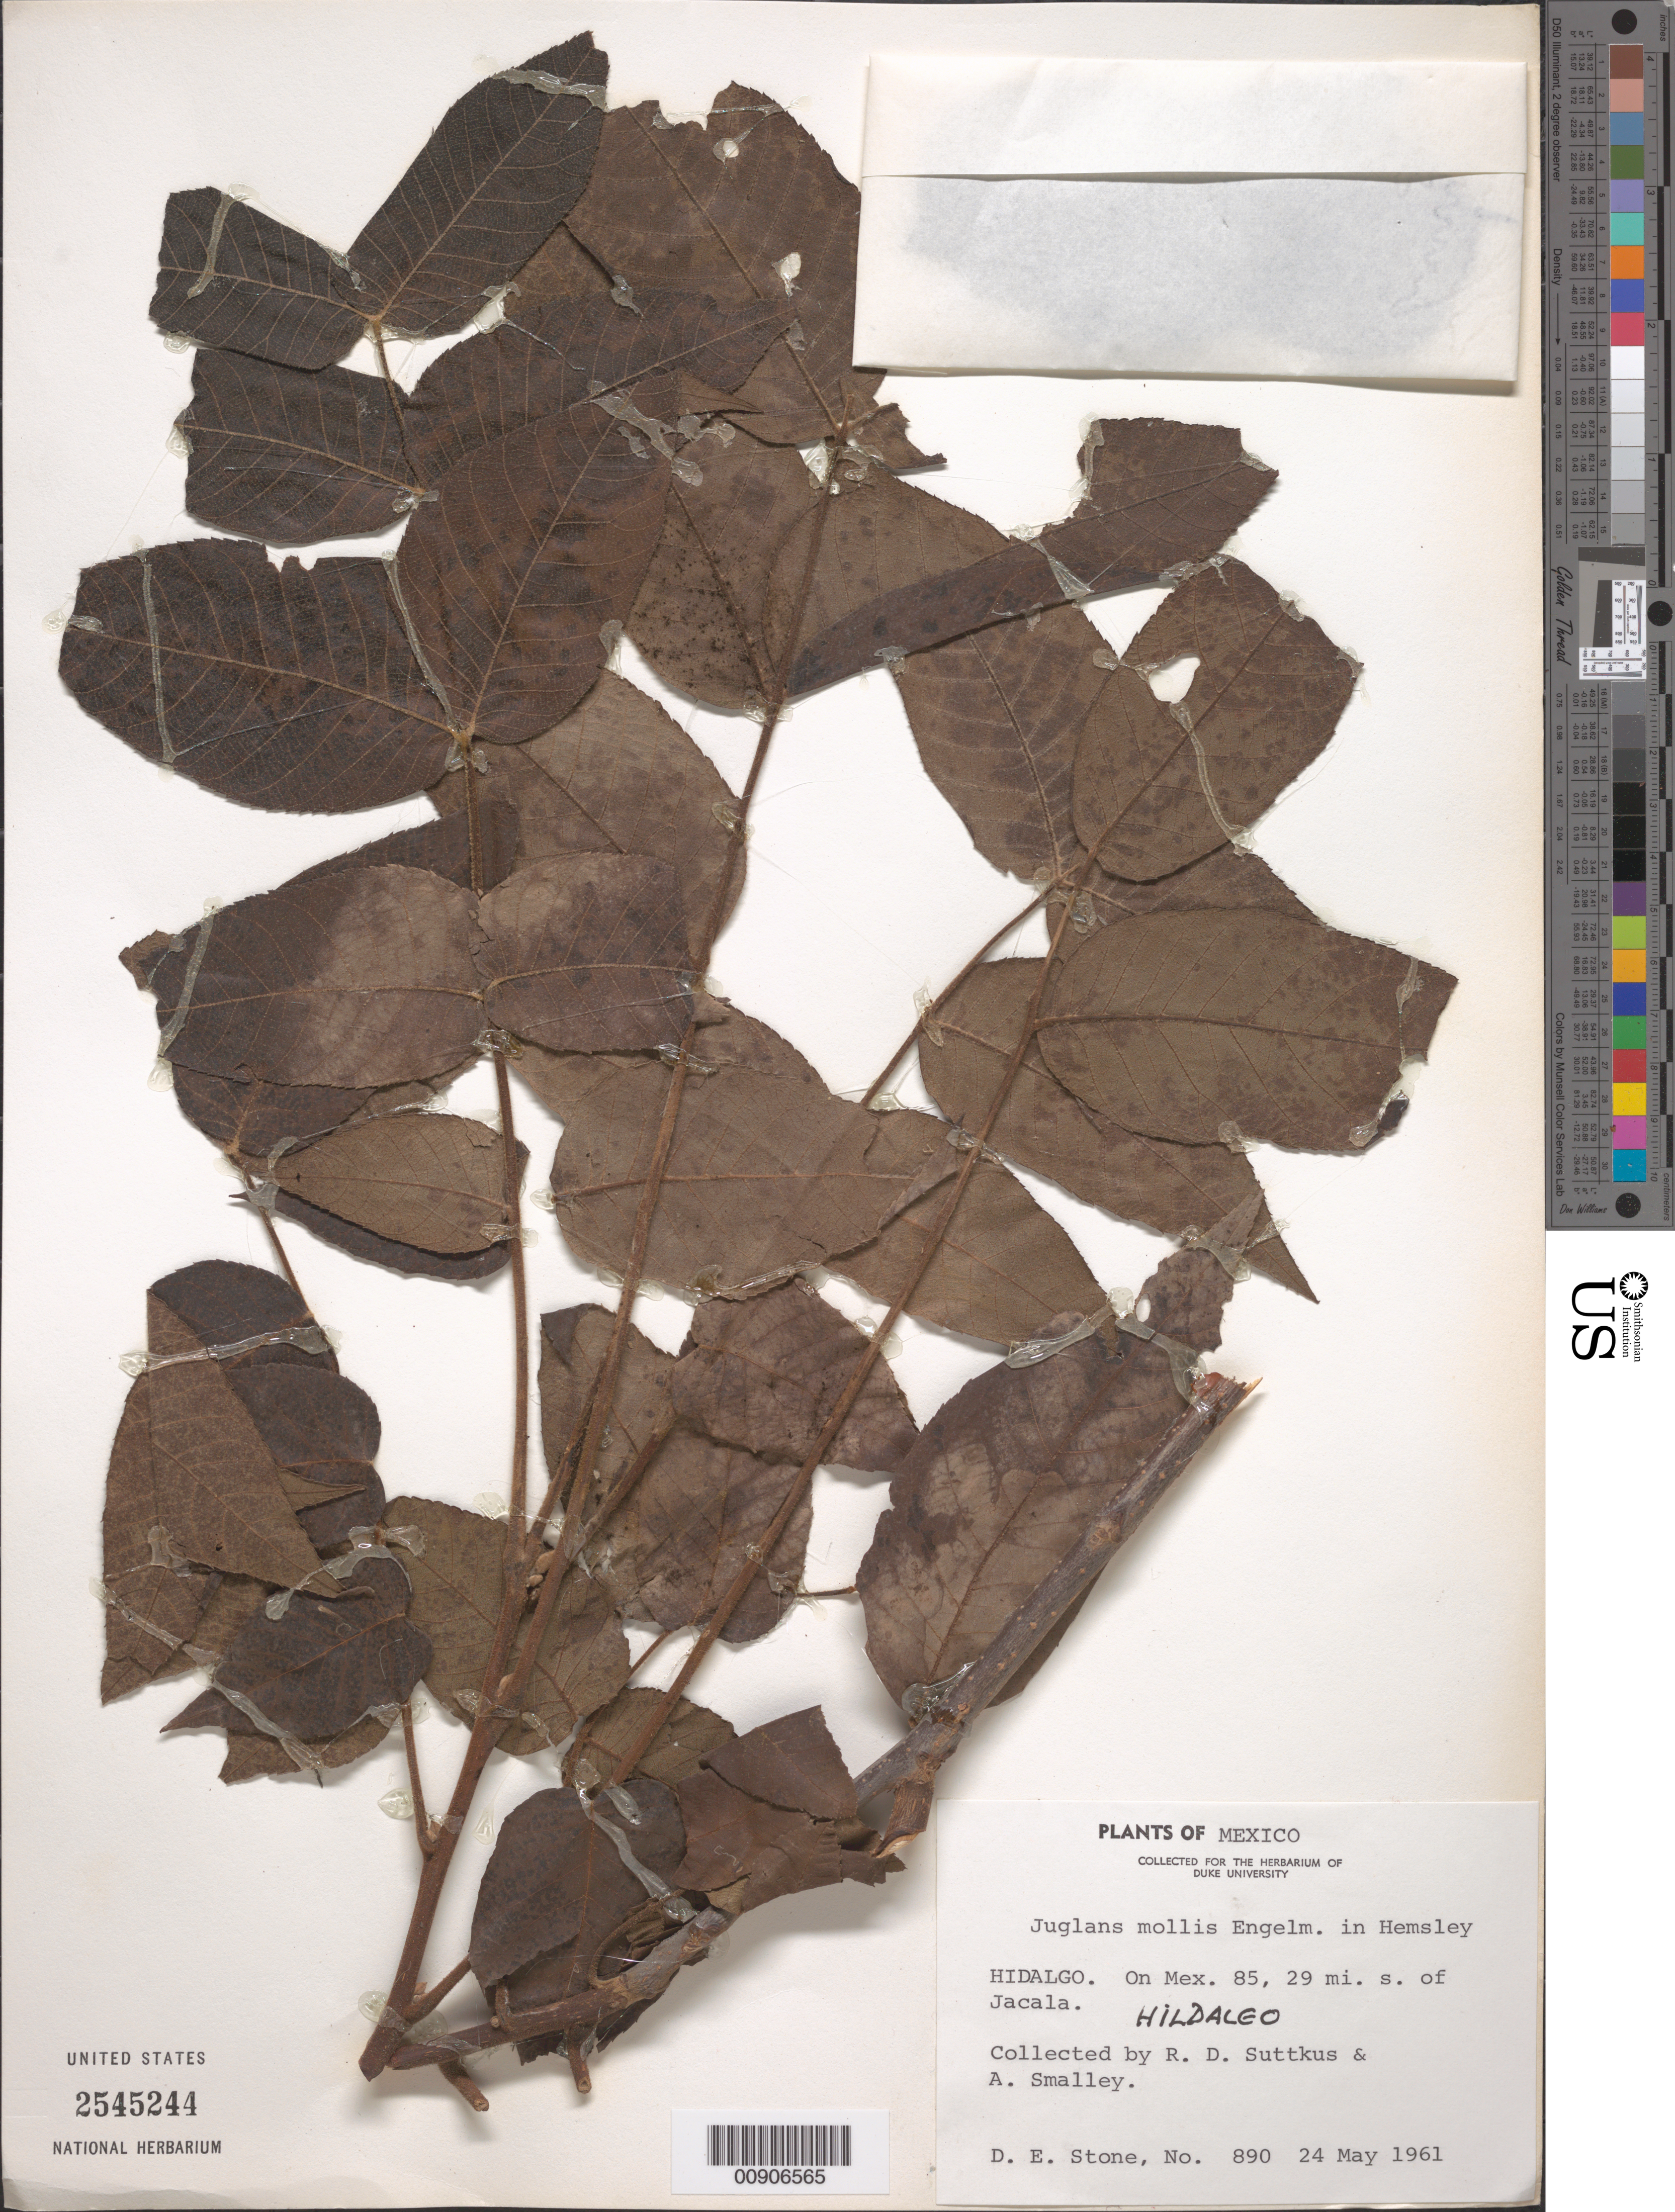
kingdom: Plantae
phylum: Tracheophyta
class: Magnoliopsida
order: Fagales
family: Juglandaceae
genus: Juglans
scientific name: Juglans mollis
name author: Engelm. ex Hemsl.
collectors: D. E. Stone, R. Suttkus & Smalley, A.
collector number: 890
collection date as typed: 24 May 1961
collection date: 1961-05-24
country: Mexico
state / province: Hidalgo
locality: Hidalgo. On Mex. 85, 29 mi. S of Jacala.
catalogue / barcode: US 2545244